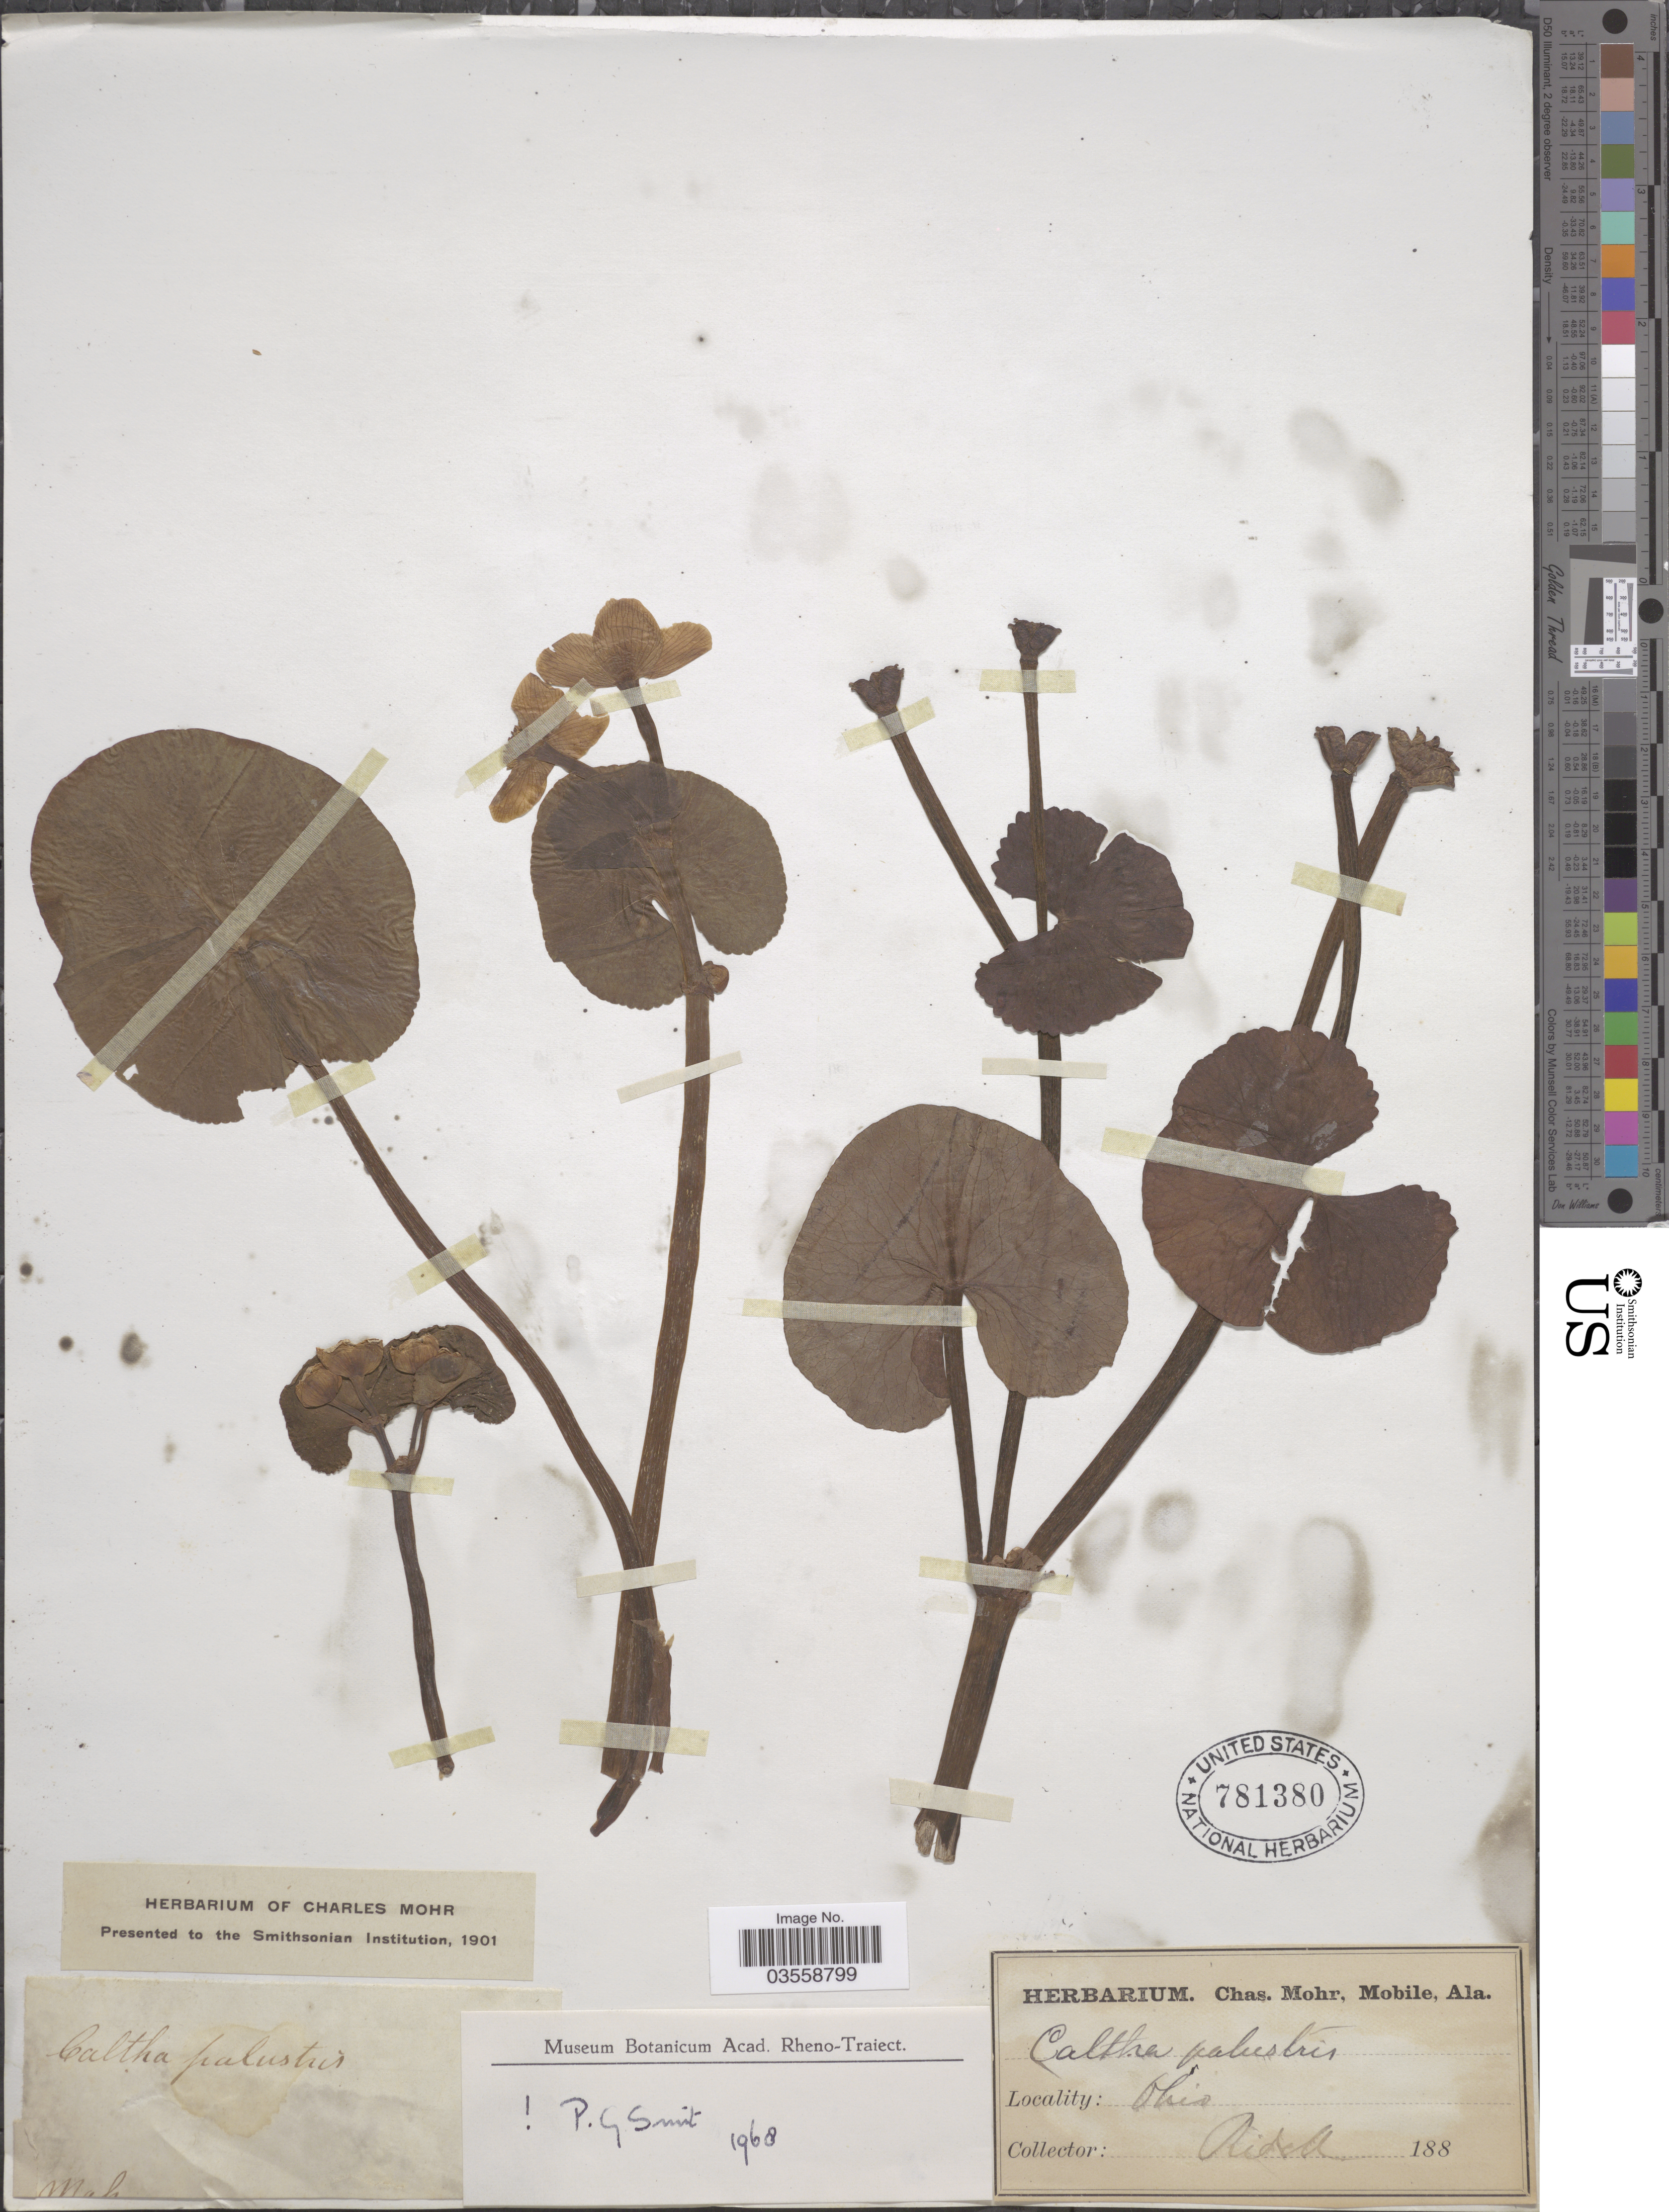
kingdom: Plantae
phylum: Tracheophyta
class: Magnoliopsida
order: Ranunculales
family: Ranunculaceae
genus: Caltha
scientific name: Caltha palustris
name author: L.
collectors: -. Ridell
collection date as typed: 188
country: United States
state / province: Ohio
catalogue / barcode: US 781380